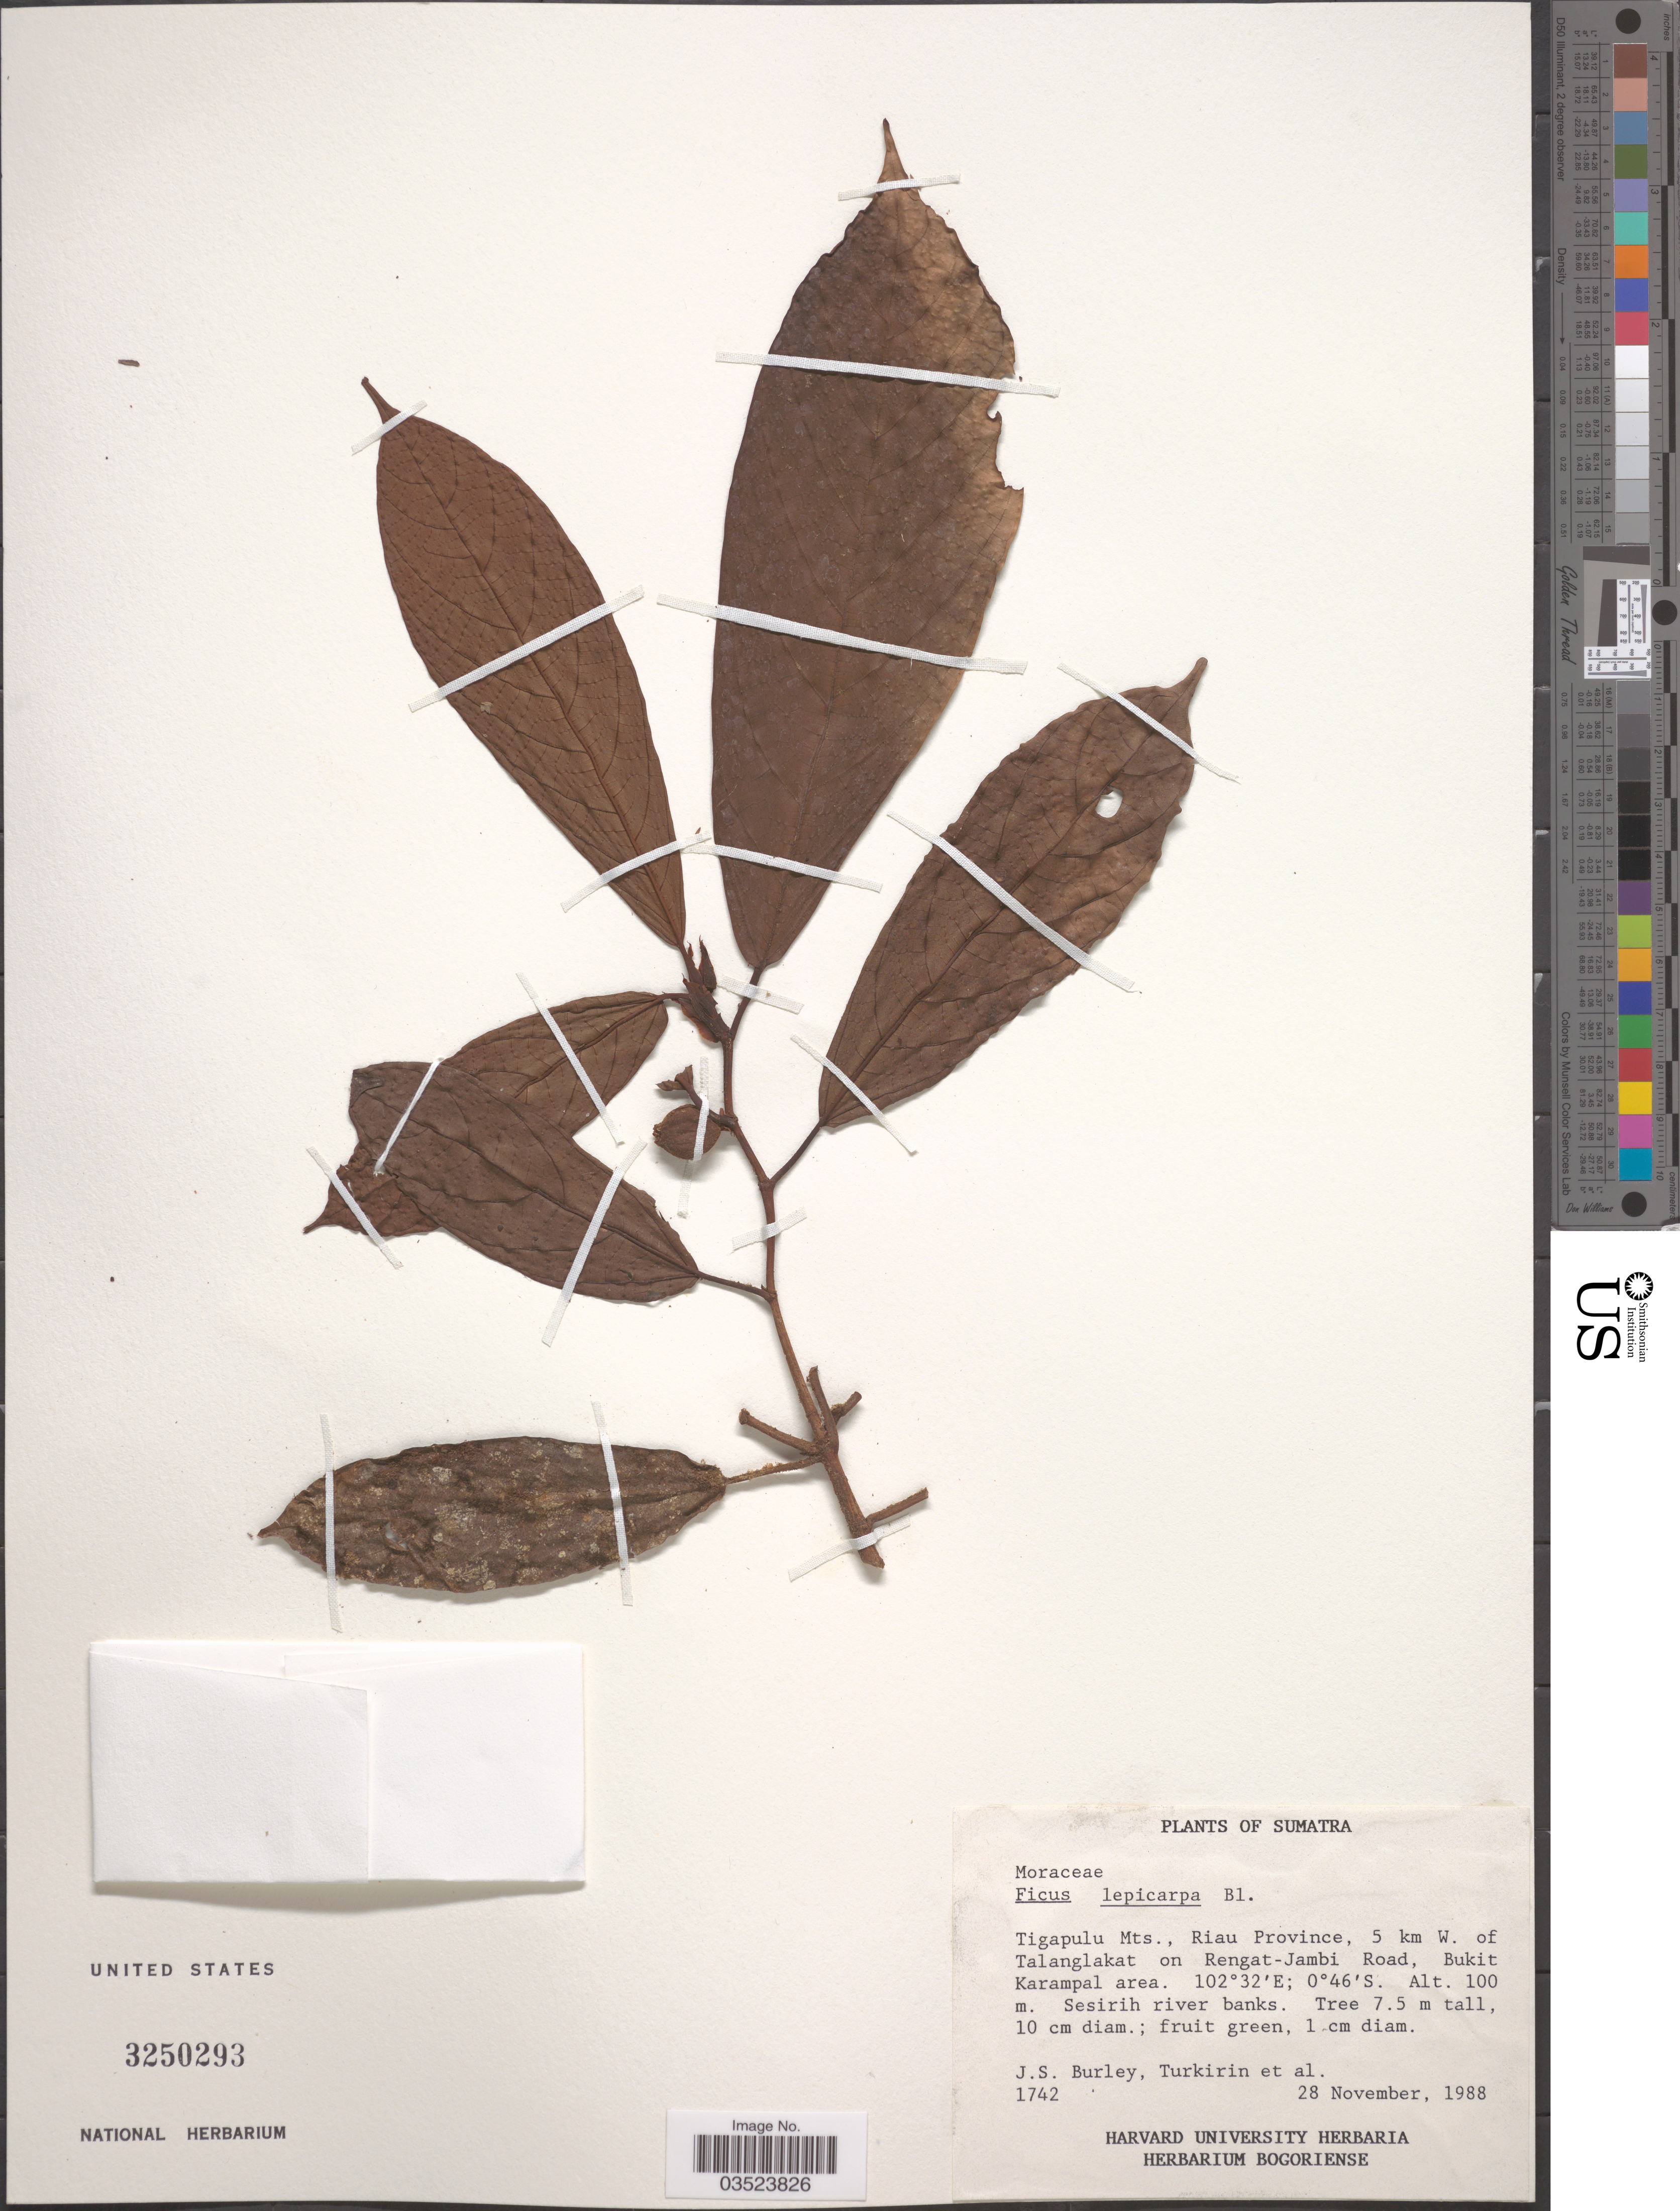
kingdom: Plantae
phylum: Tracheophyta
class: Magnoliopsida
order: Rosales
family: Moraceae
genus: Ficus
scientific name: Ficus lepicarpa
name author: Blume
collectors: J. S. Burley, -. Turkirin & et al.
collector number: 1742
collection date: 1988-11-28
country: Indonesia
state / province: Sumatra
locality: Tigapulu Mts., Riau Province, 5 km W. of Talanglakat on Rengat-Jambi Road, Bukit Karampal area. Sesirih river banks.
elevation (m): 100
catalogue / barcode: US 3250293